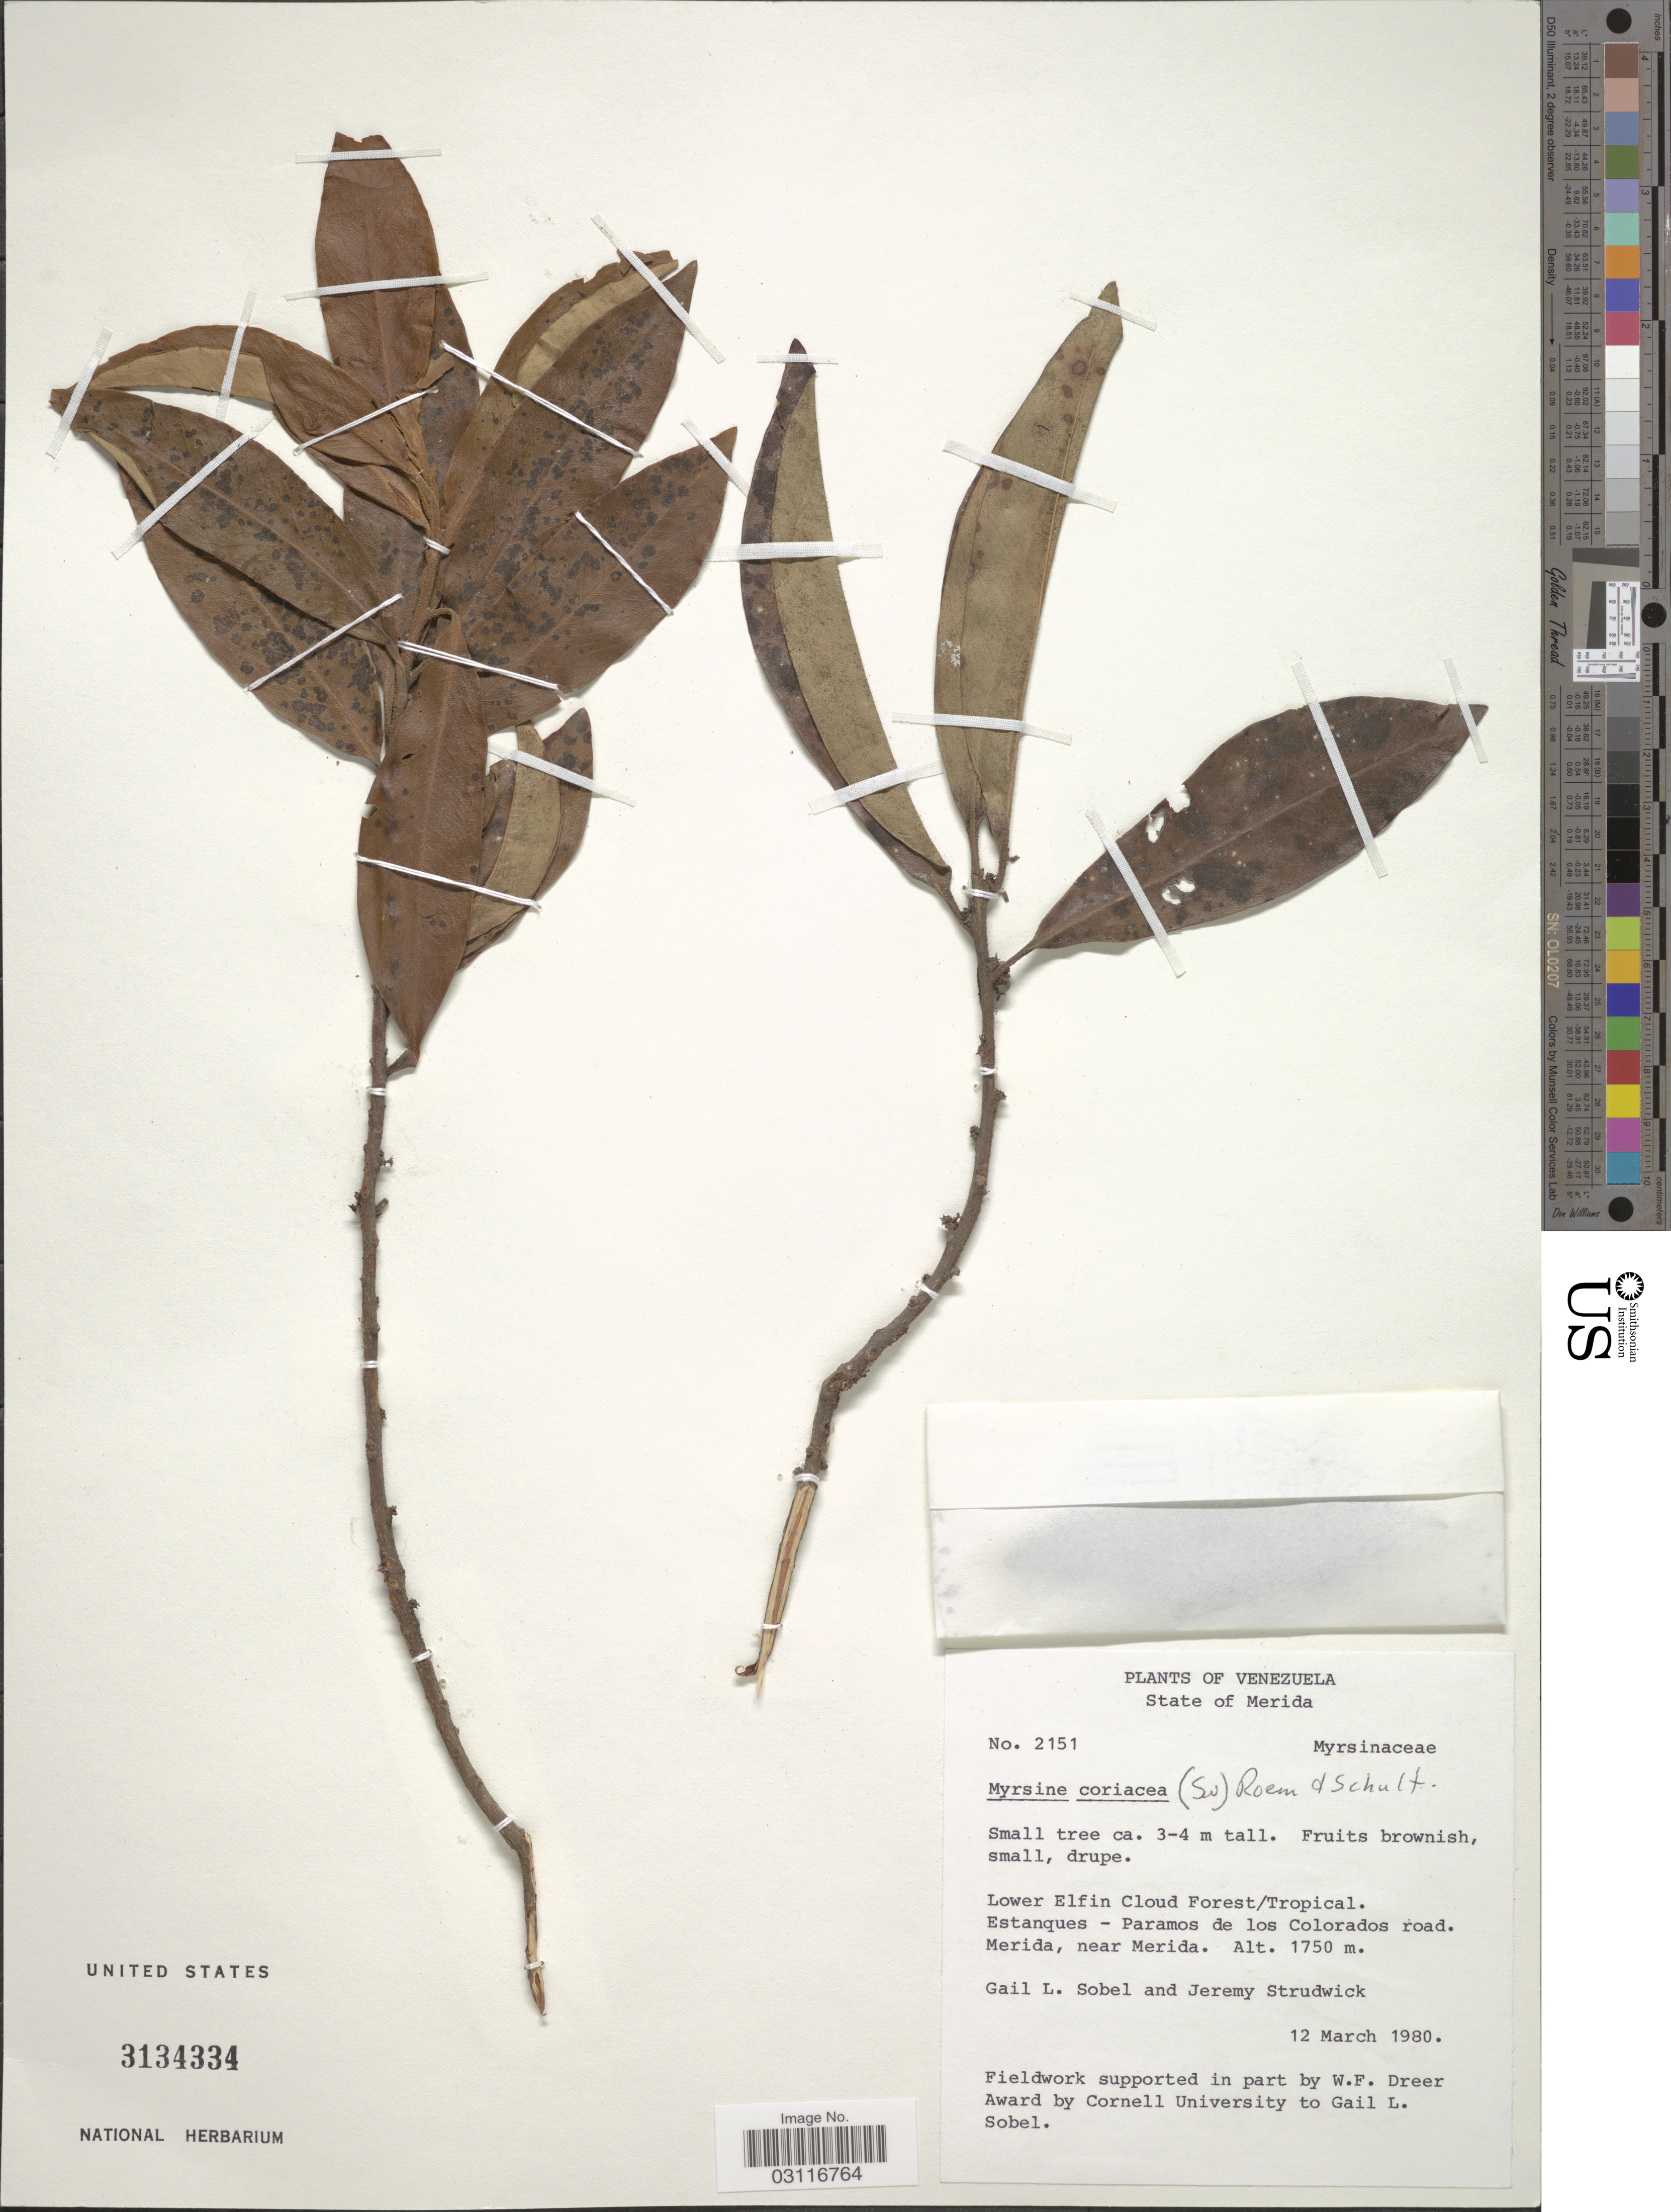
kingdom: Plantae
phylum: Tracheophyta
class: Magnoliopsida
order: Ericales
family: Primulaceae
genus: Myrsine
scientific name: Myrsine coriacea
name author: (Sw.) R. Br. ex Roem. & Schult.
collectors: G. L. Sobel & J. J. Strudwick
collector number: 2151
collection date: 1980-03-12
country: Venezuela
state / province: Mérida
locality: Lower Elfin Cloud Forest/Tropical. Estanques-Paramos de los Colorados road. Merida, near Merida.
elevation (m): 1750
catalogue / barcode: US 3134334